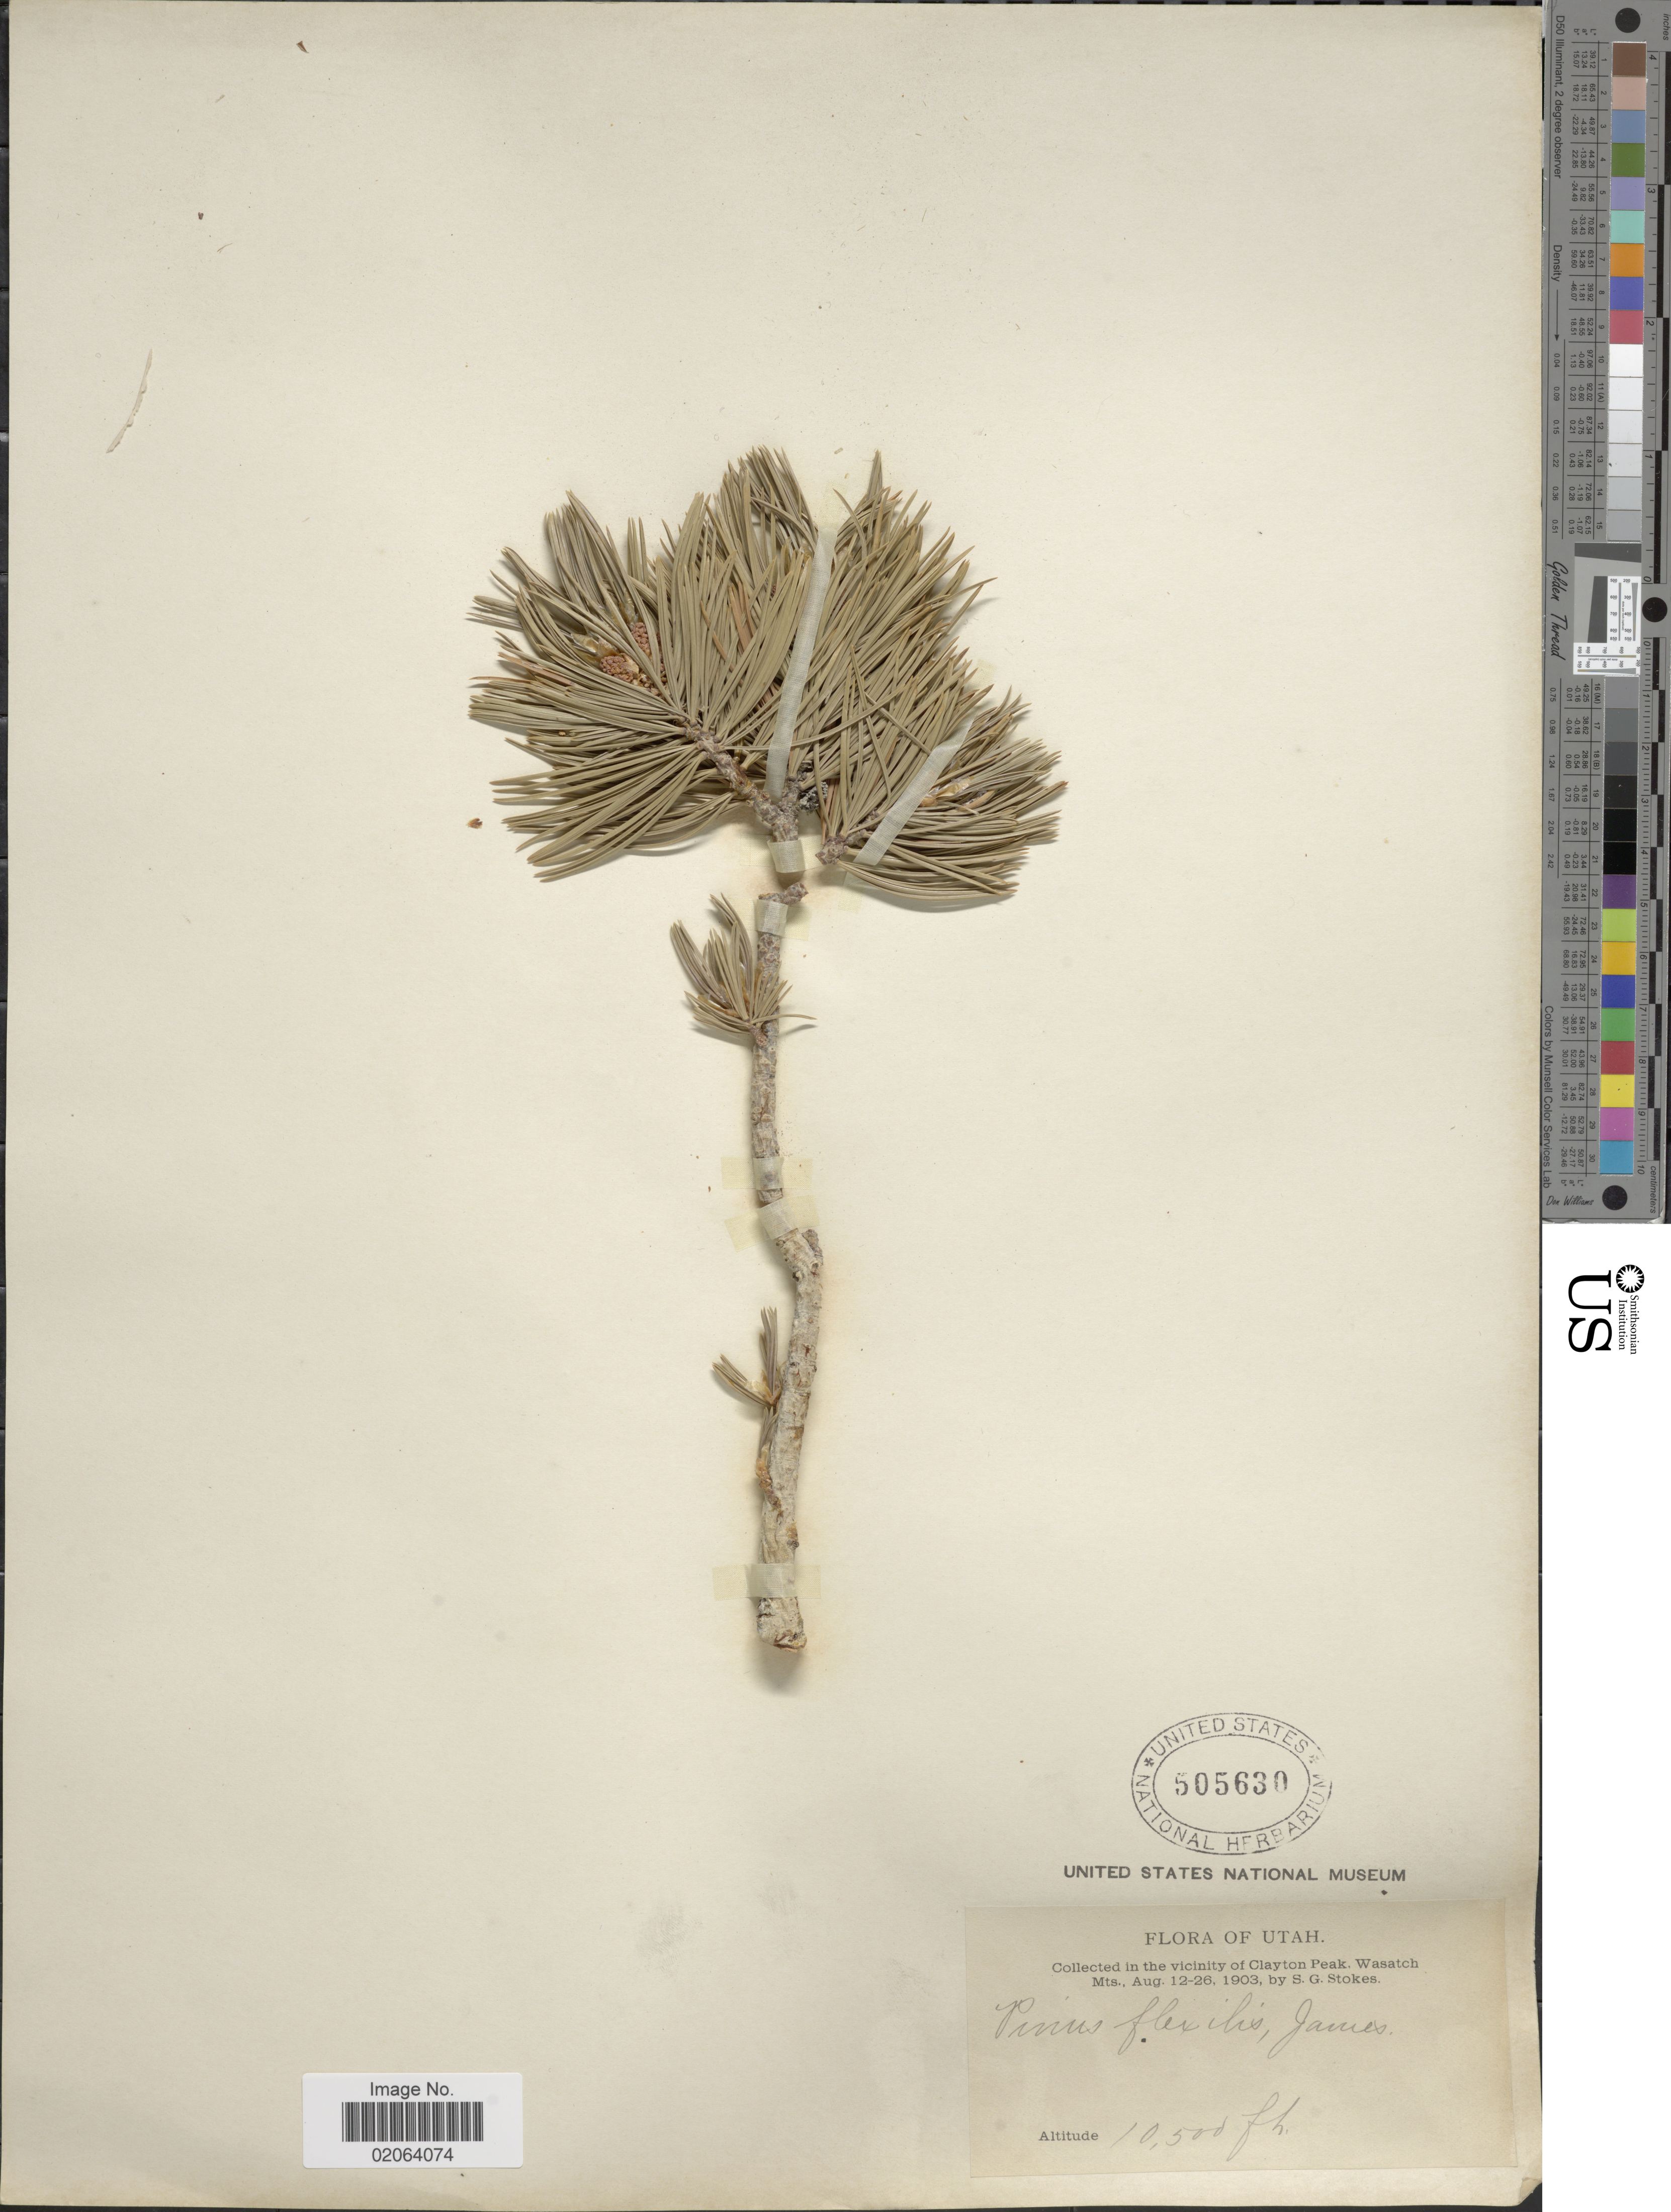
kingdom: Plantae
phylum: Tracheophyta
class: Pinopsida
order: Pinales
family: Pinaceae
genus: Pinus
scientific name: Pinus flexilis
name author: E. James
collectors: S. G. Stokes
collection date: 1903-08-12/1903-08-26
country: United States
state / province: Utah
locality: Vicinity of Clayton Peak, Wasatch Mts.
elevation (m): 3200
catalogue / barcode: US 505630